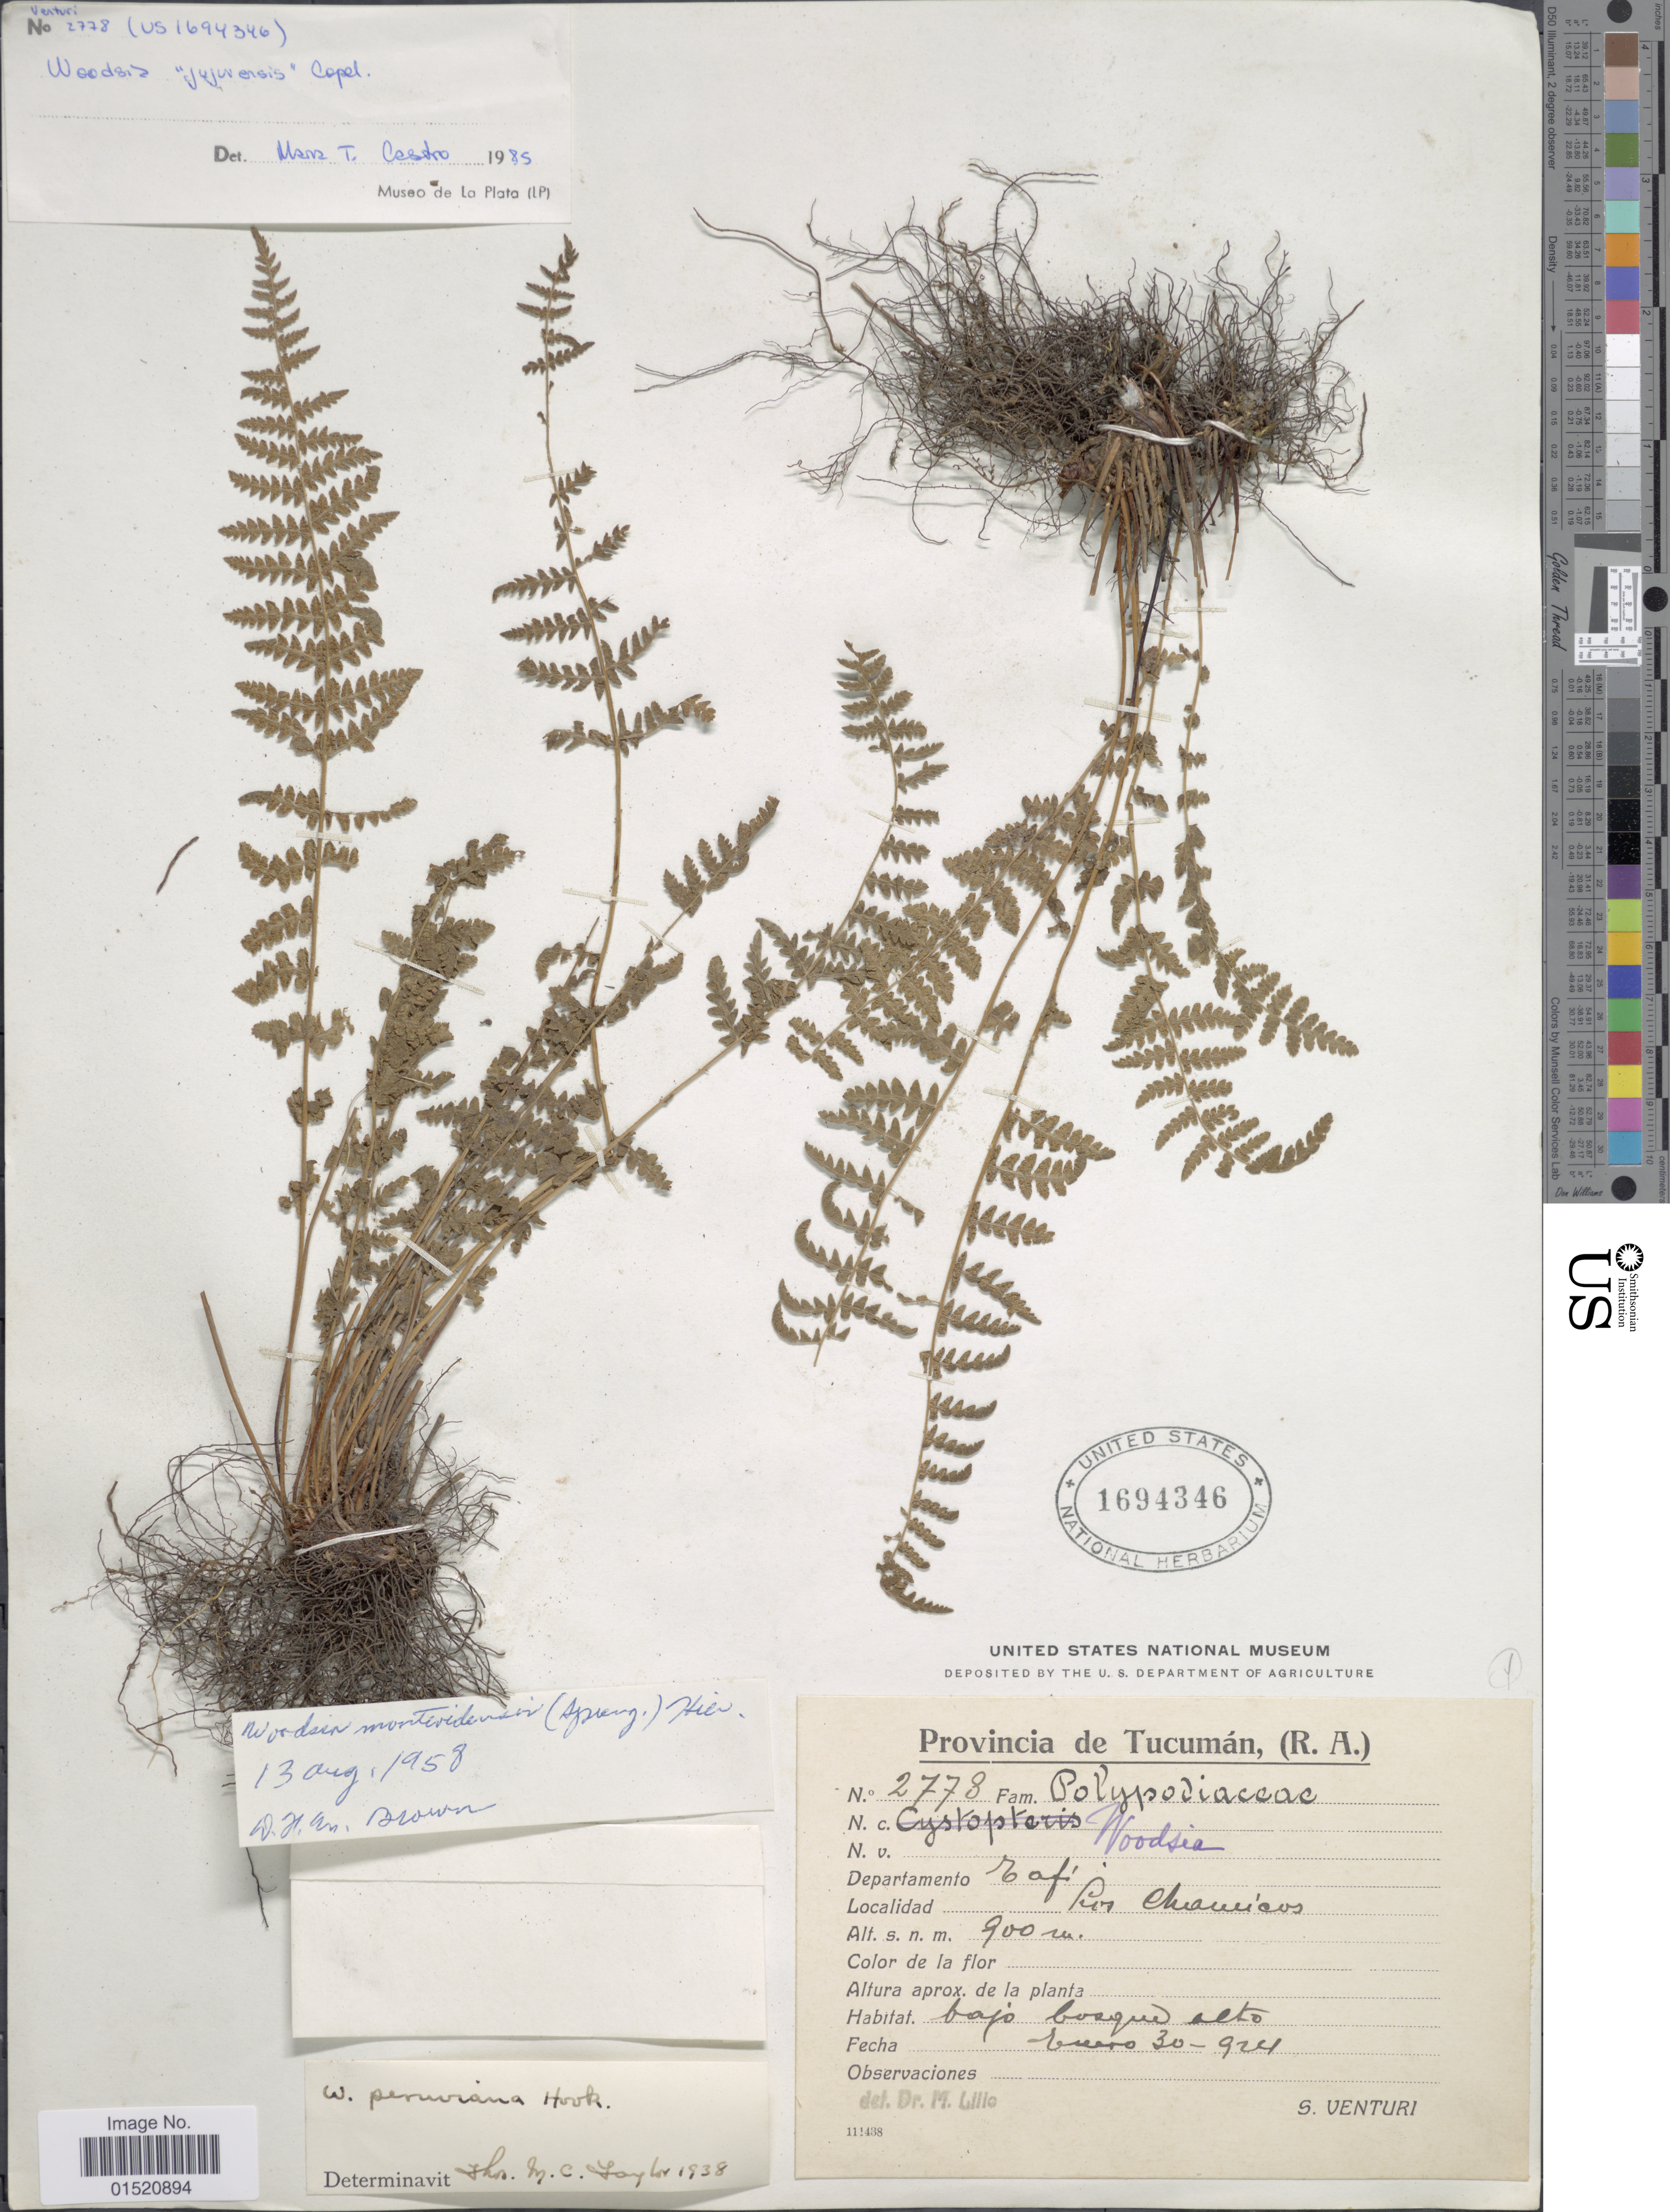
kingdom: Plantae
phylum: Tracheophyta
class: Polypodiopsida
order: Polypodiales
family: Woodsiaceae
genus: Woodsia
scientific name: Woodsia montevidensis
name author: (Spreng.) Hieron.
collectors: S. Venturi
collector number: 2778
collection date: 1924-01-30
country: Argentina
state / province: Tucumán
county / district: Tafí Viejo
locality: Los Chamicos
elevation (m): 900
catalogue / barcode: US 1694346